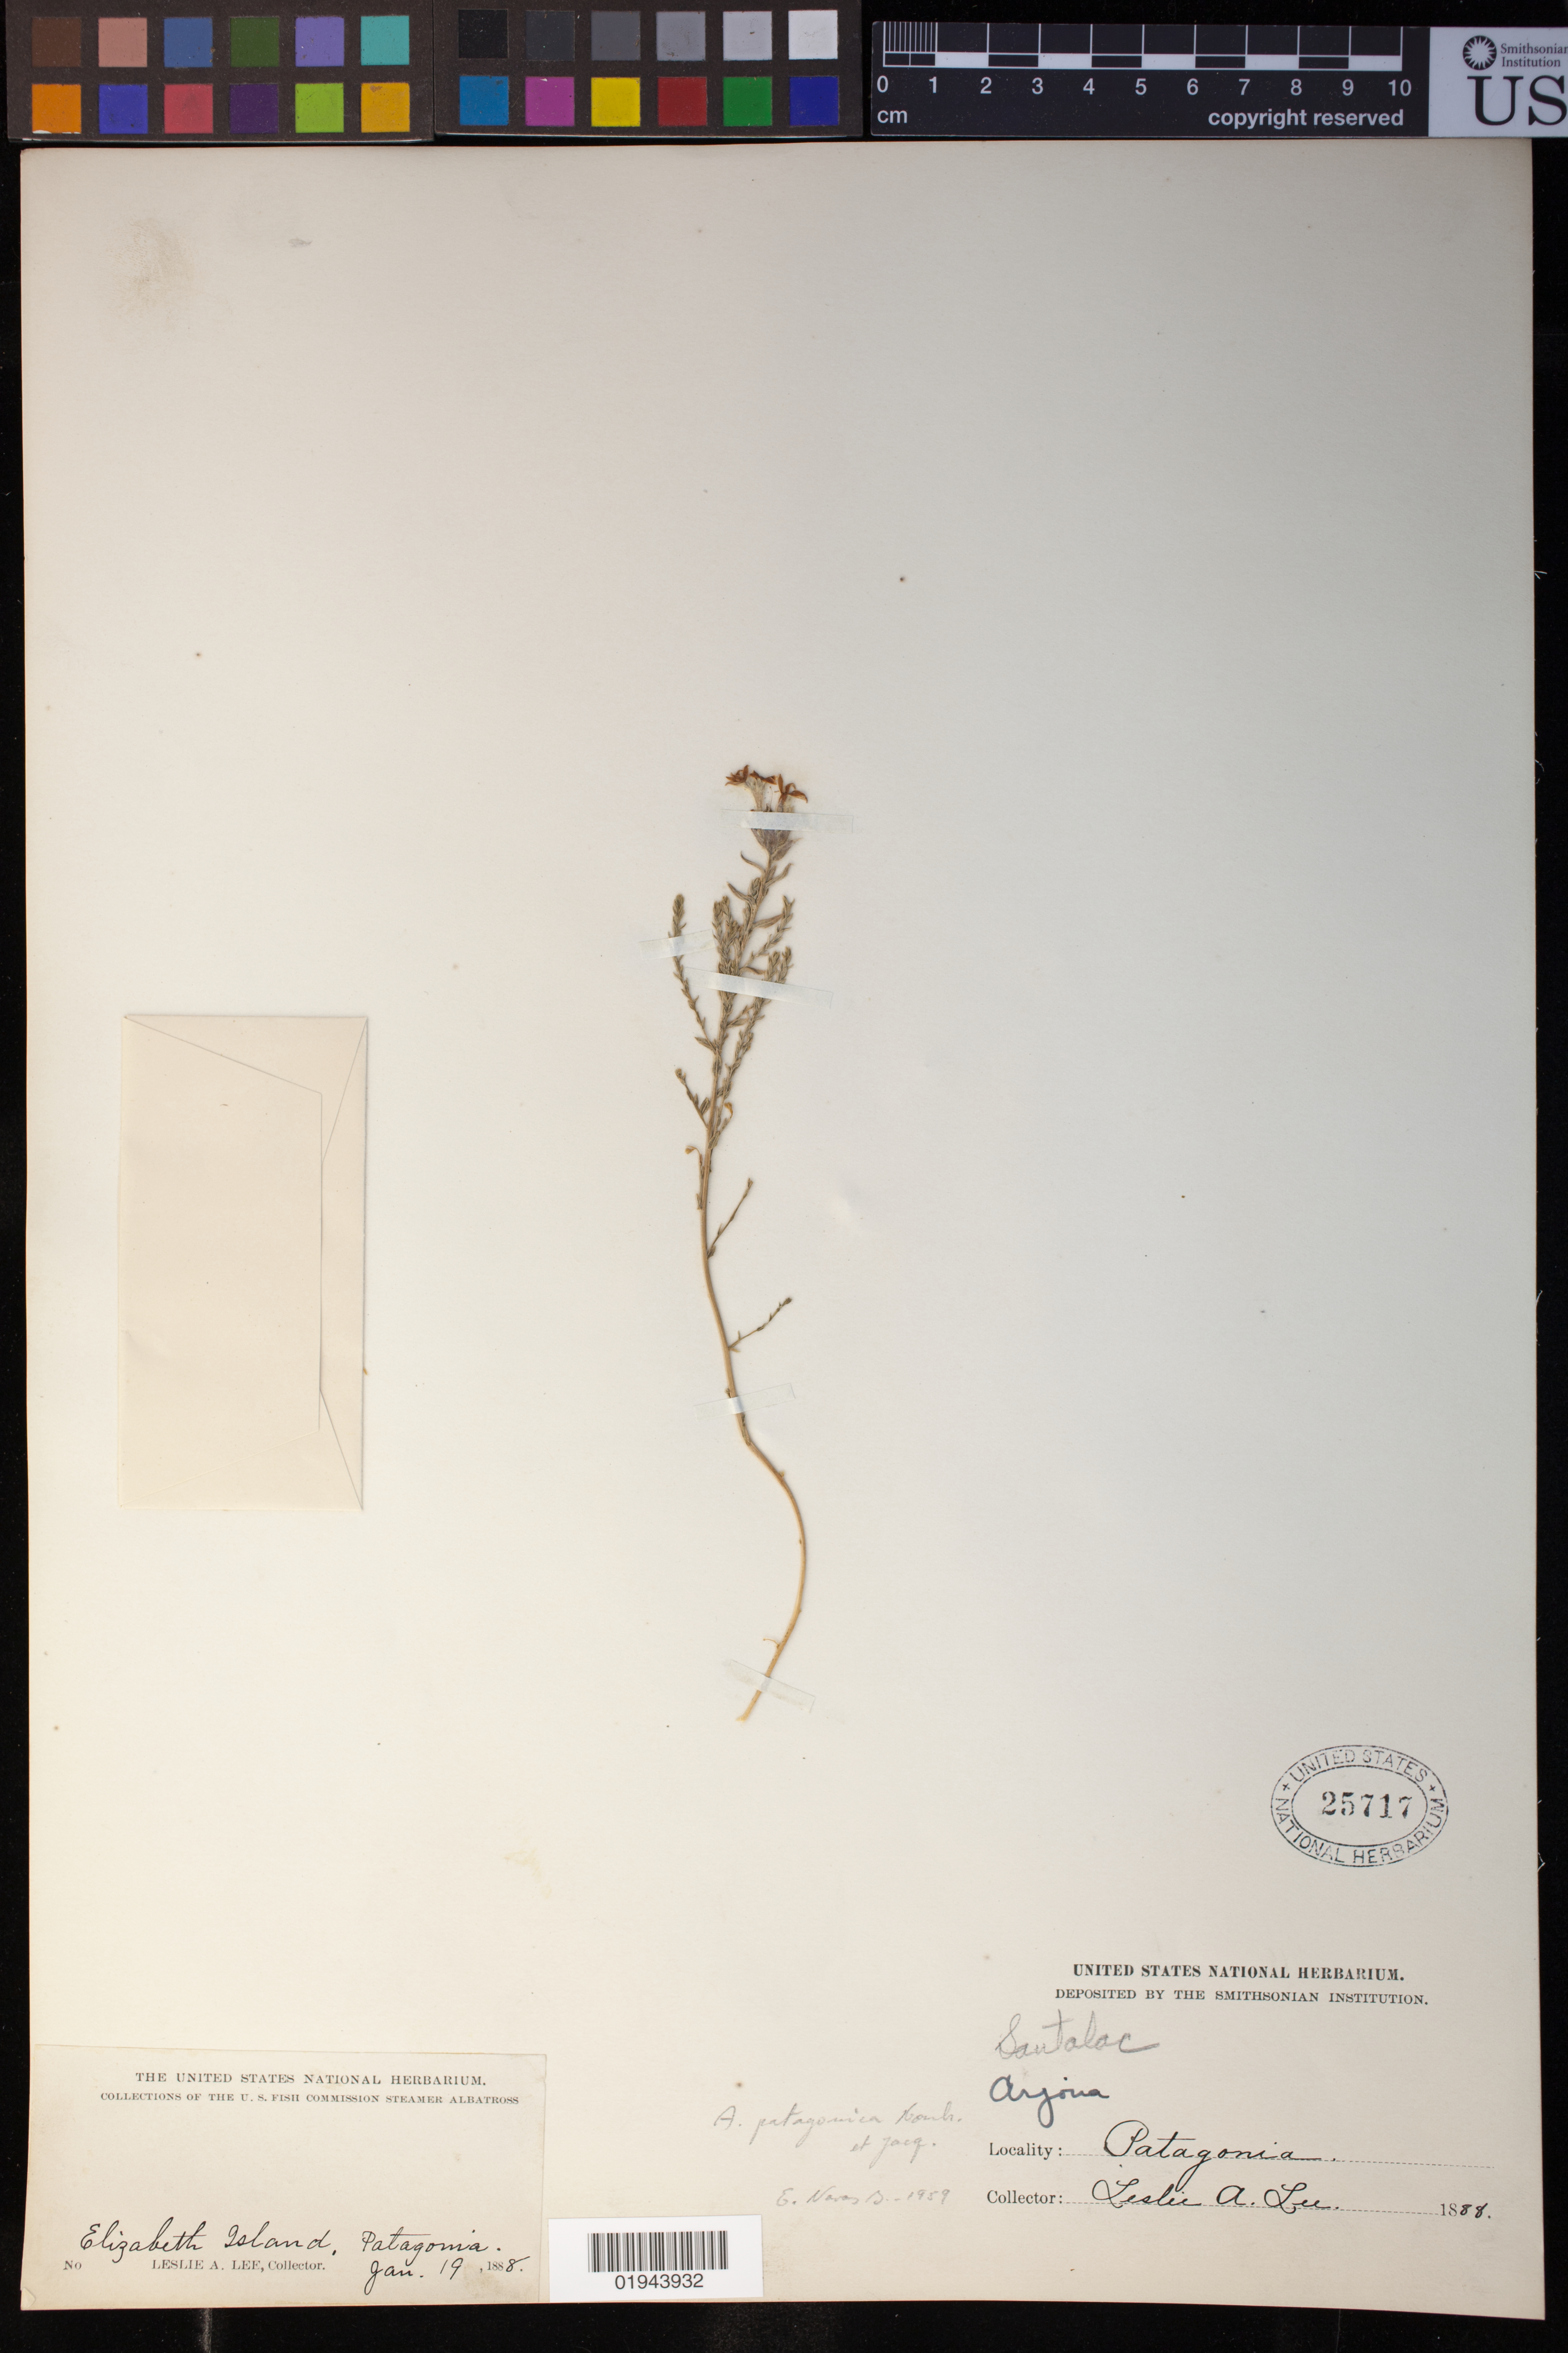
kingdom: Plantae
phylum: Tracheophyta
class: Magnoliopsida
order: Santalales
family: Schoepfiaceae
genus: Arjona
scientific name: Arjona patagonica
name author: Hombr. & Jacquinot ex Decne.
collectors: L. Lee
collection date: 1888-01-19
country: Chile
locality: Elizabeth Island, Patagonia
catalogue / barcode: US 25717